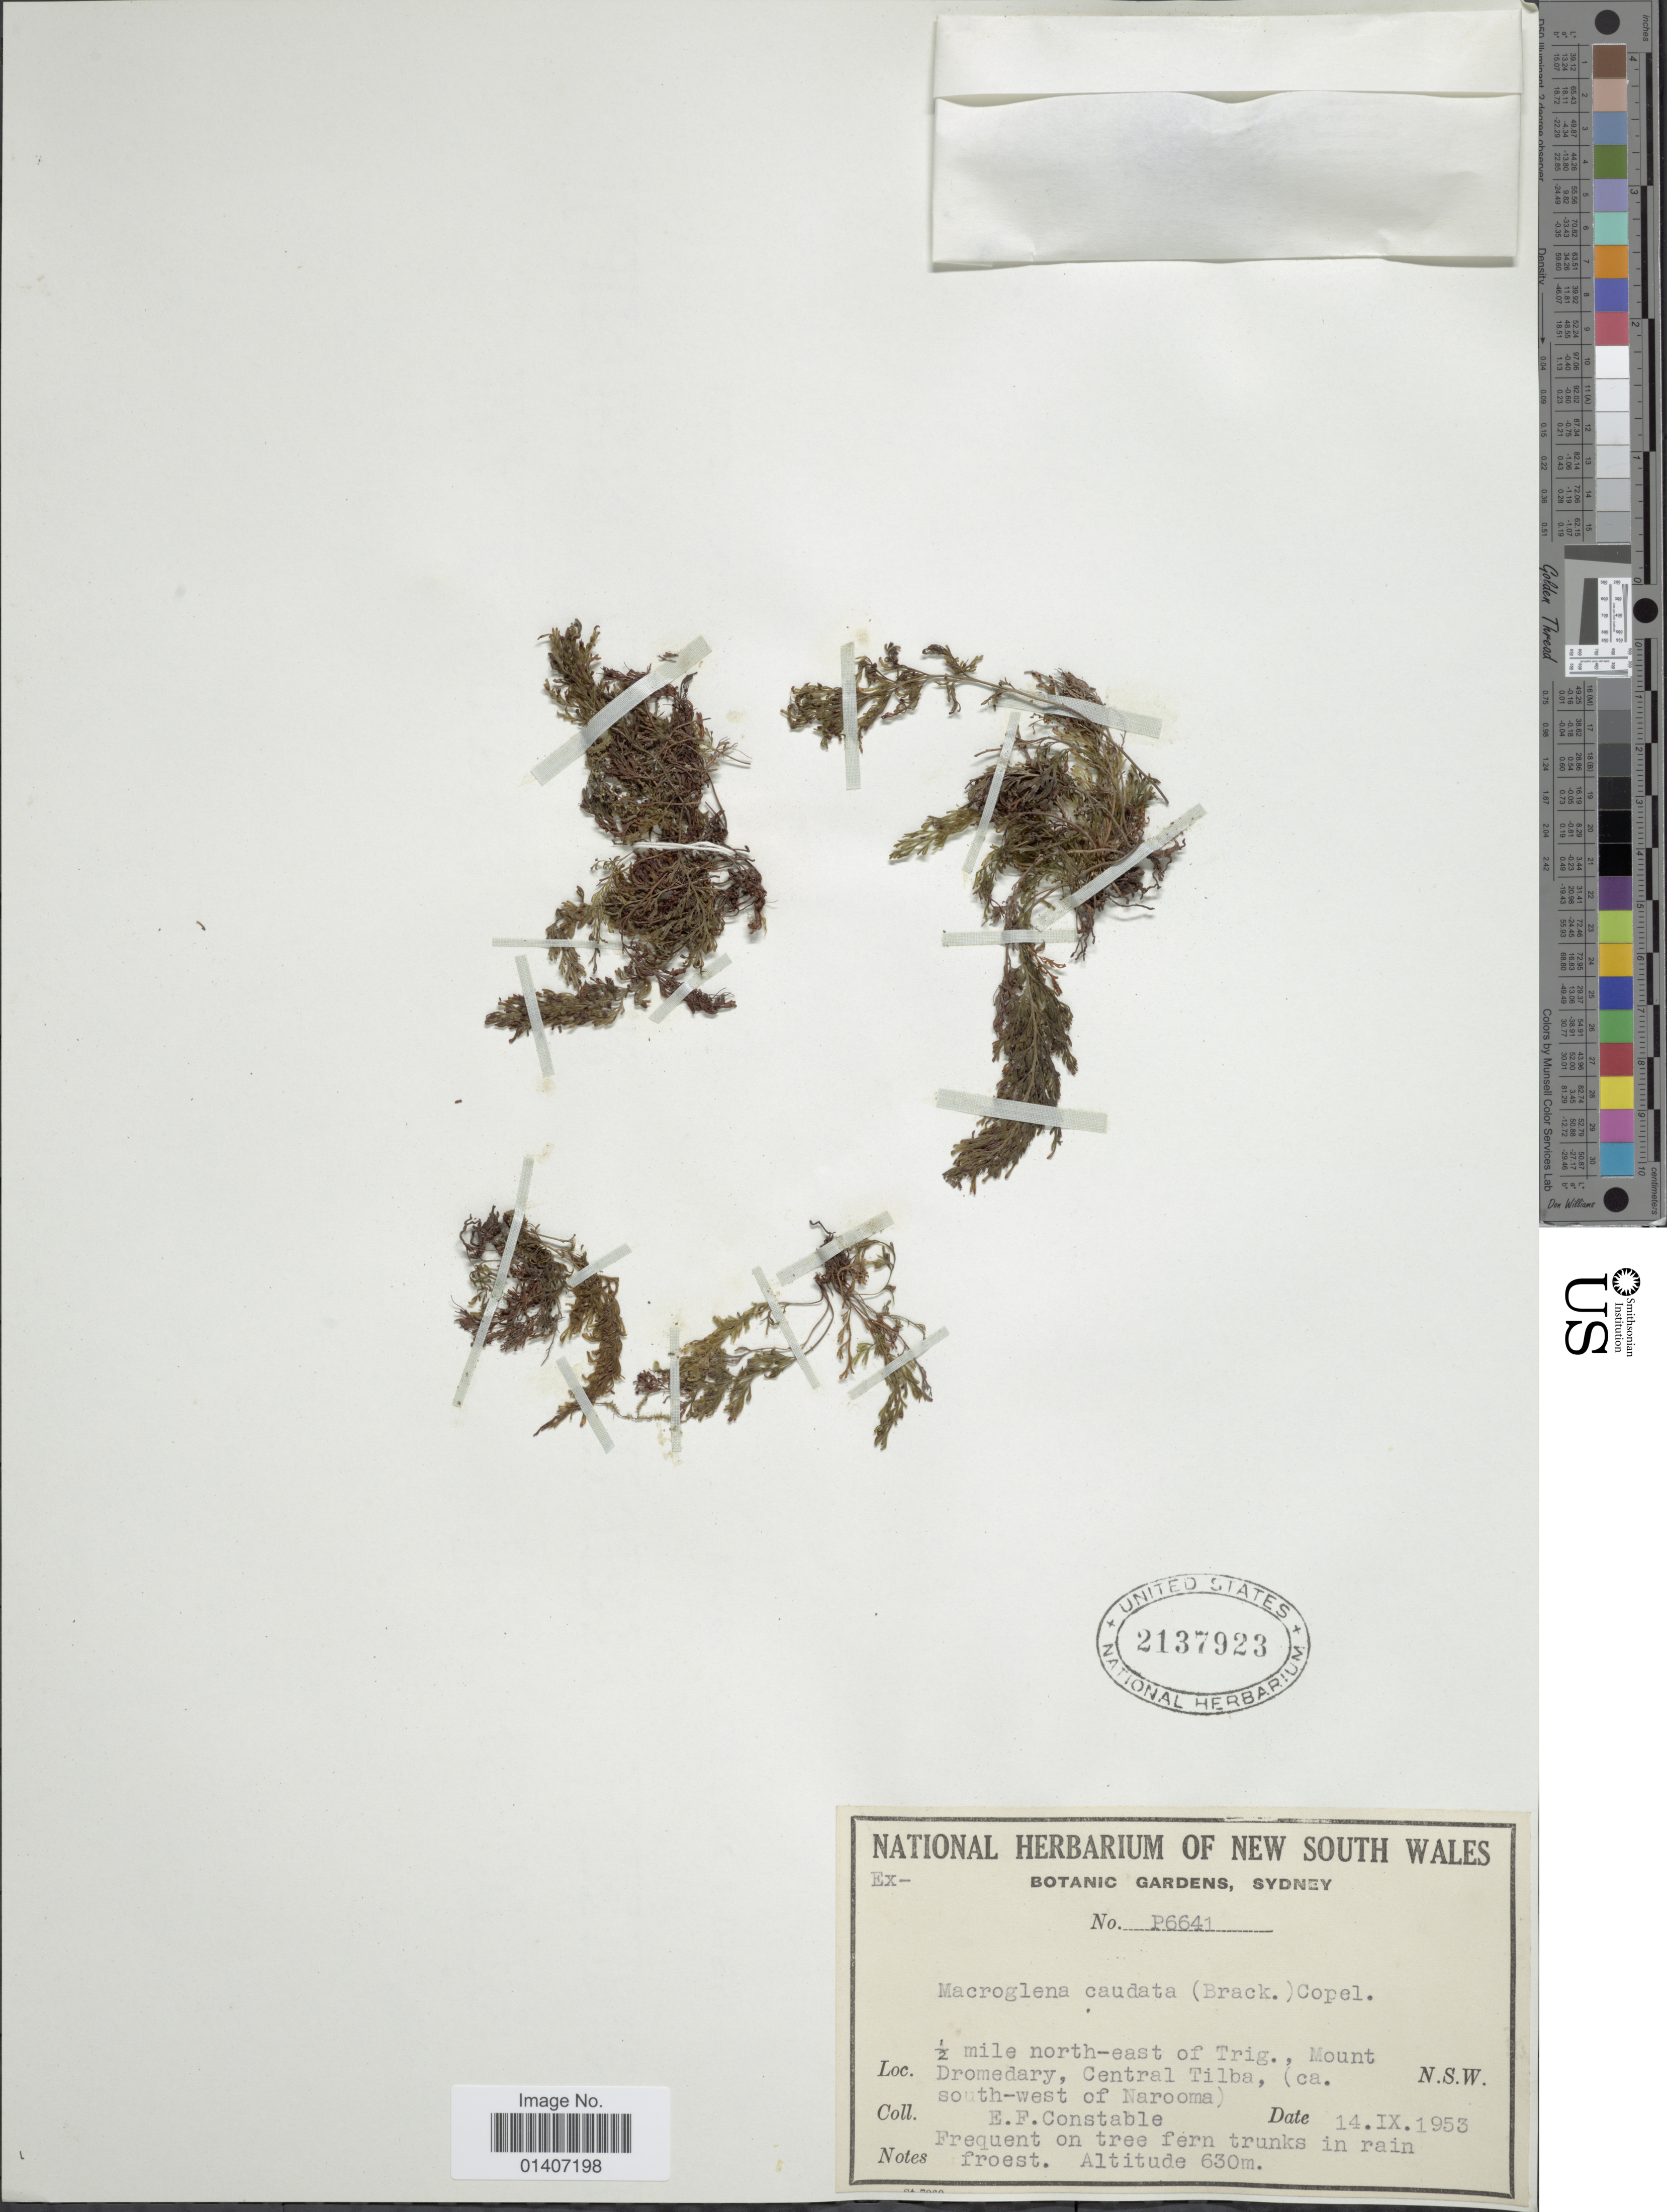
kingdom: Plantae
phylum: Tracheophyta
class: Polypodiopsida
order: Hymenophyllales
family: Hymenophyllaceae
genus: Abrodictyum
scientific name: Abrodictyum caudatum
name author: (Brack.) Ebihara & K. Iwats.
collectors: E. F. Constable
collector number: P6641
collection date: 1953-09-14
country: Australia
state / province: New South Wales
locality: ½ mile north-east of Trig., Mount Dromedary, Central Tilba,(ca. south-west of Narooma)NSW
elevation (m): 630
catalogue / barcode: US 2137923